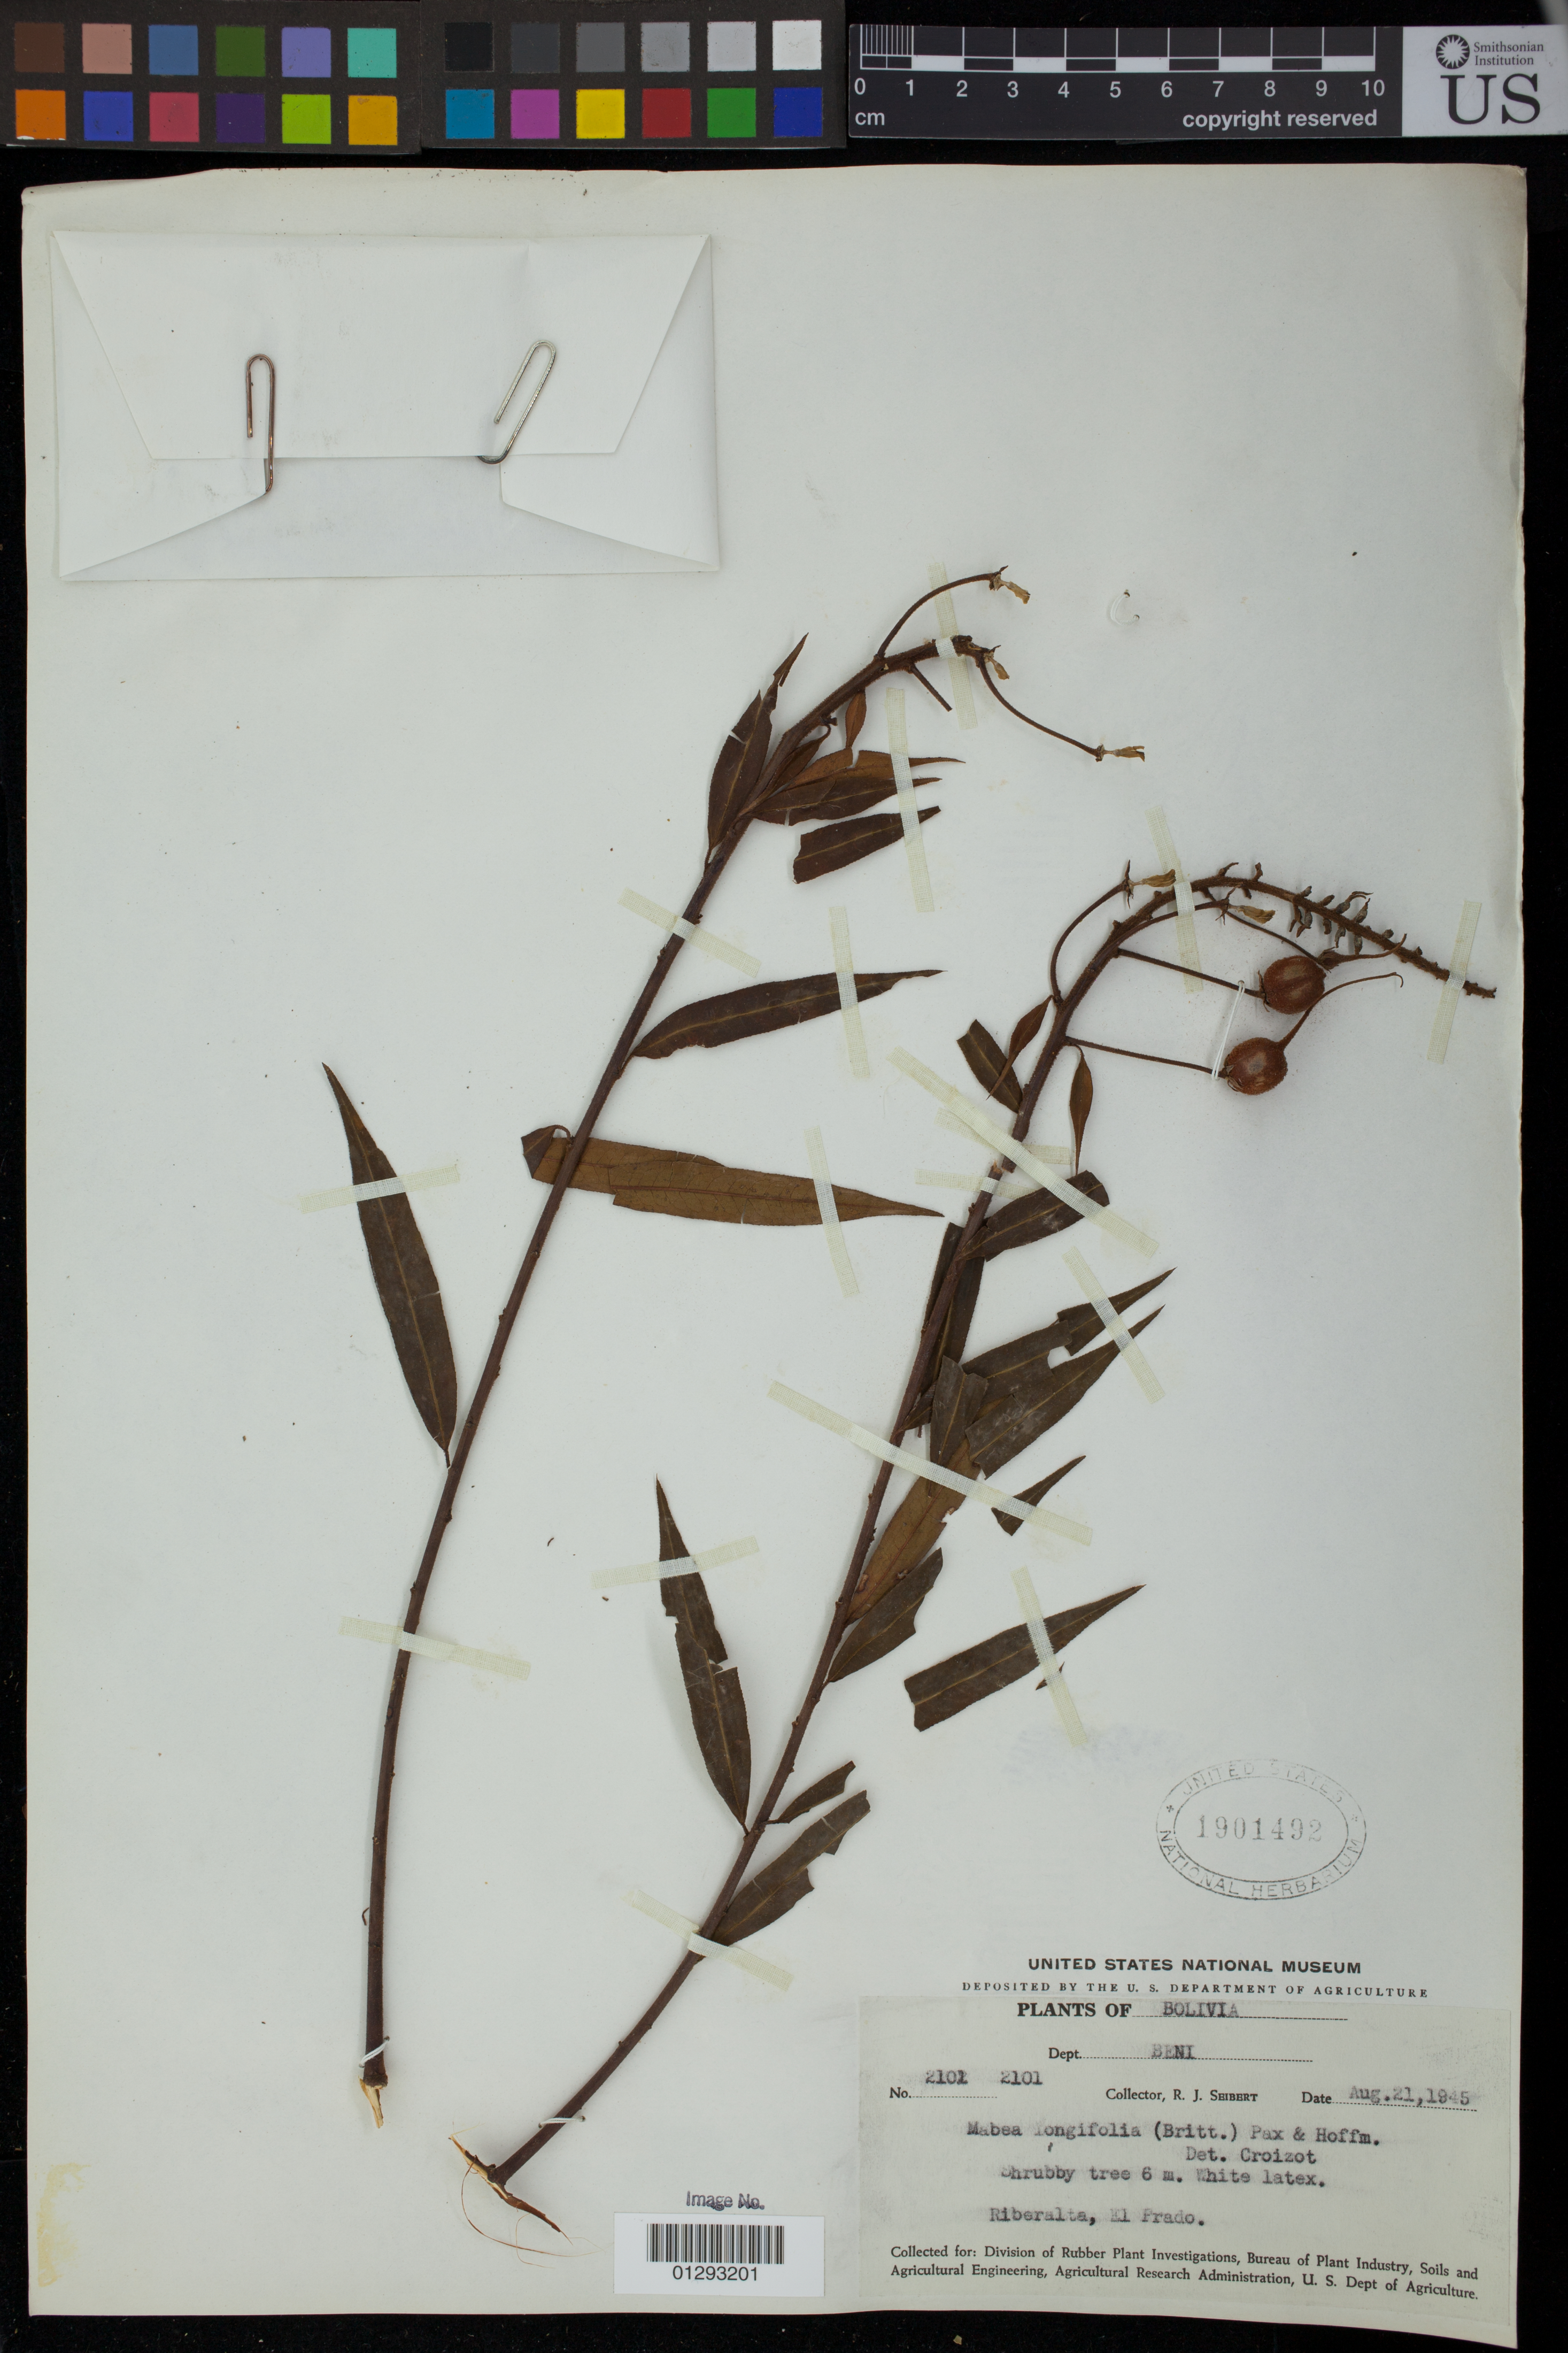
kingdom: Plantae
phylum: Tracheophyta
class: Magnoliopsida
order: Malpighiales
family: Euphorbiaceae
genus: Mabea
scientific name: Mabea longifolia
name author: (Britton) Pax & K. Hoffm.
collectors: R. J. Seibert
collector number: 2101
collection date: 1945-08-21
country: Bolivia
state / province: Beni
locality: Riberalta, El Prado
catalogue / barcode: US 1901492